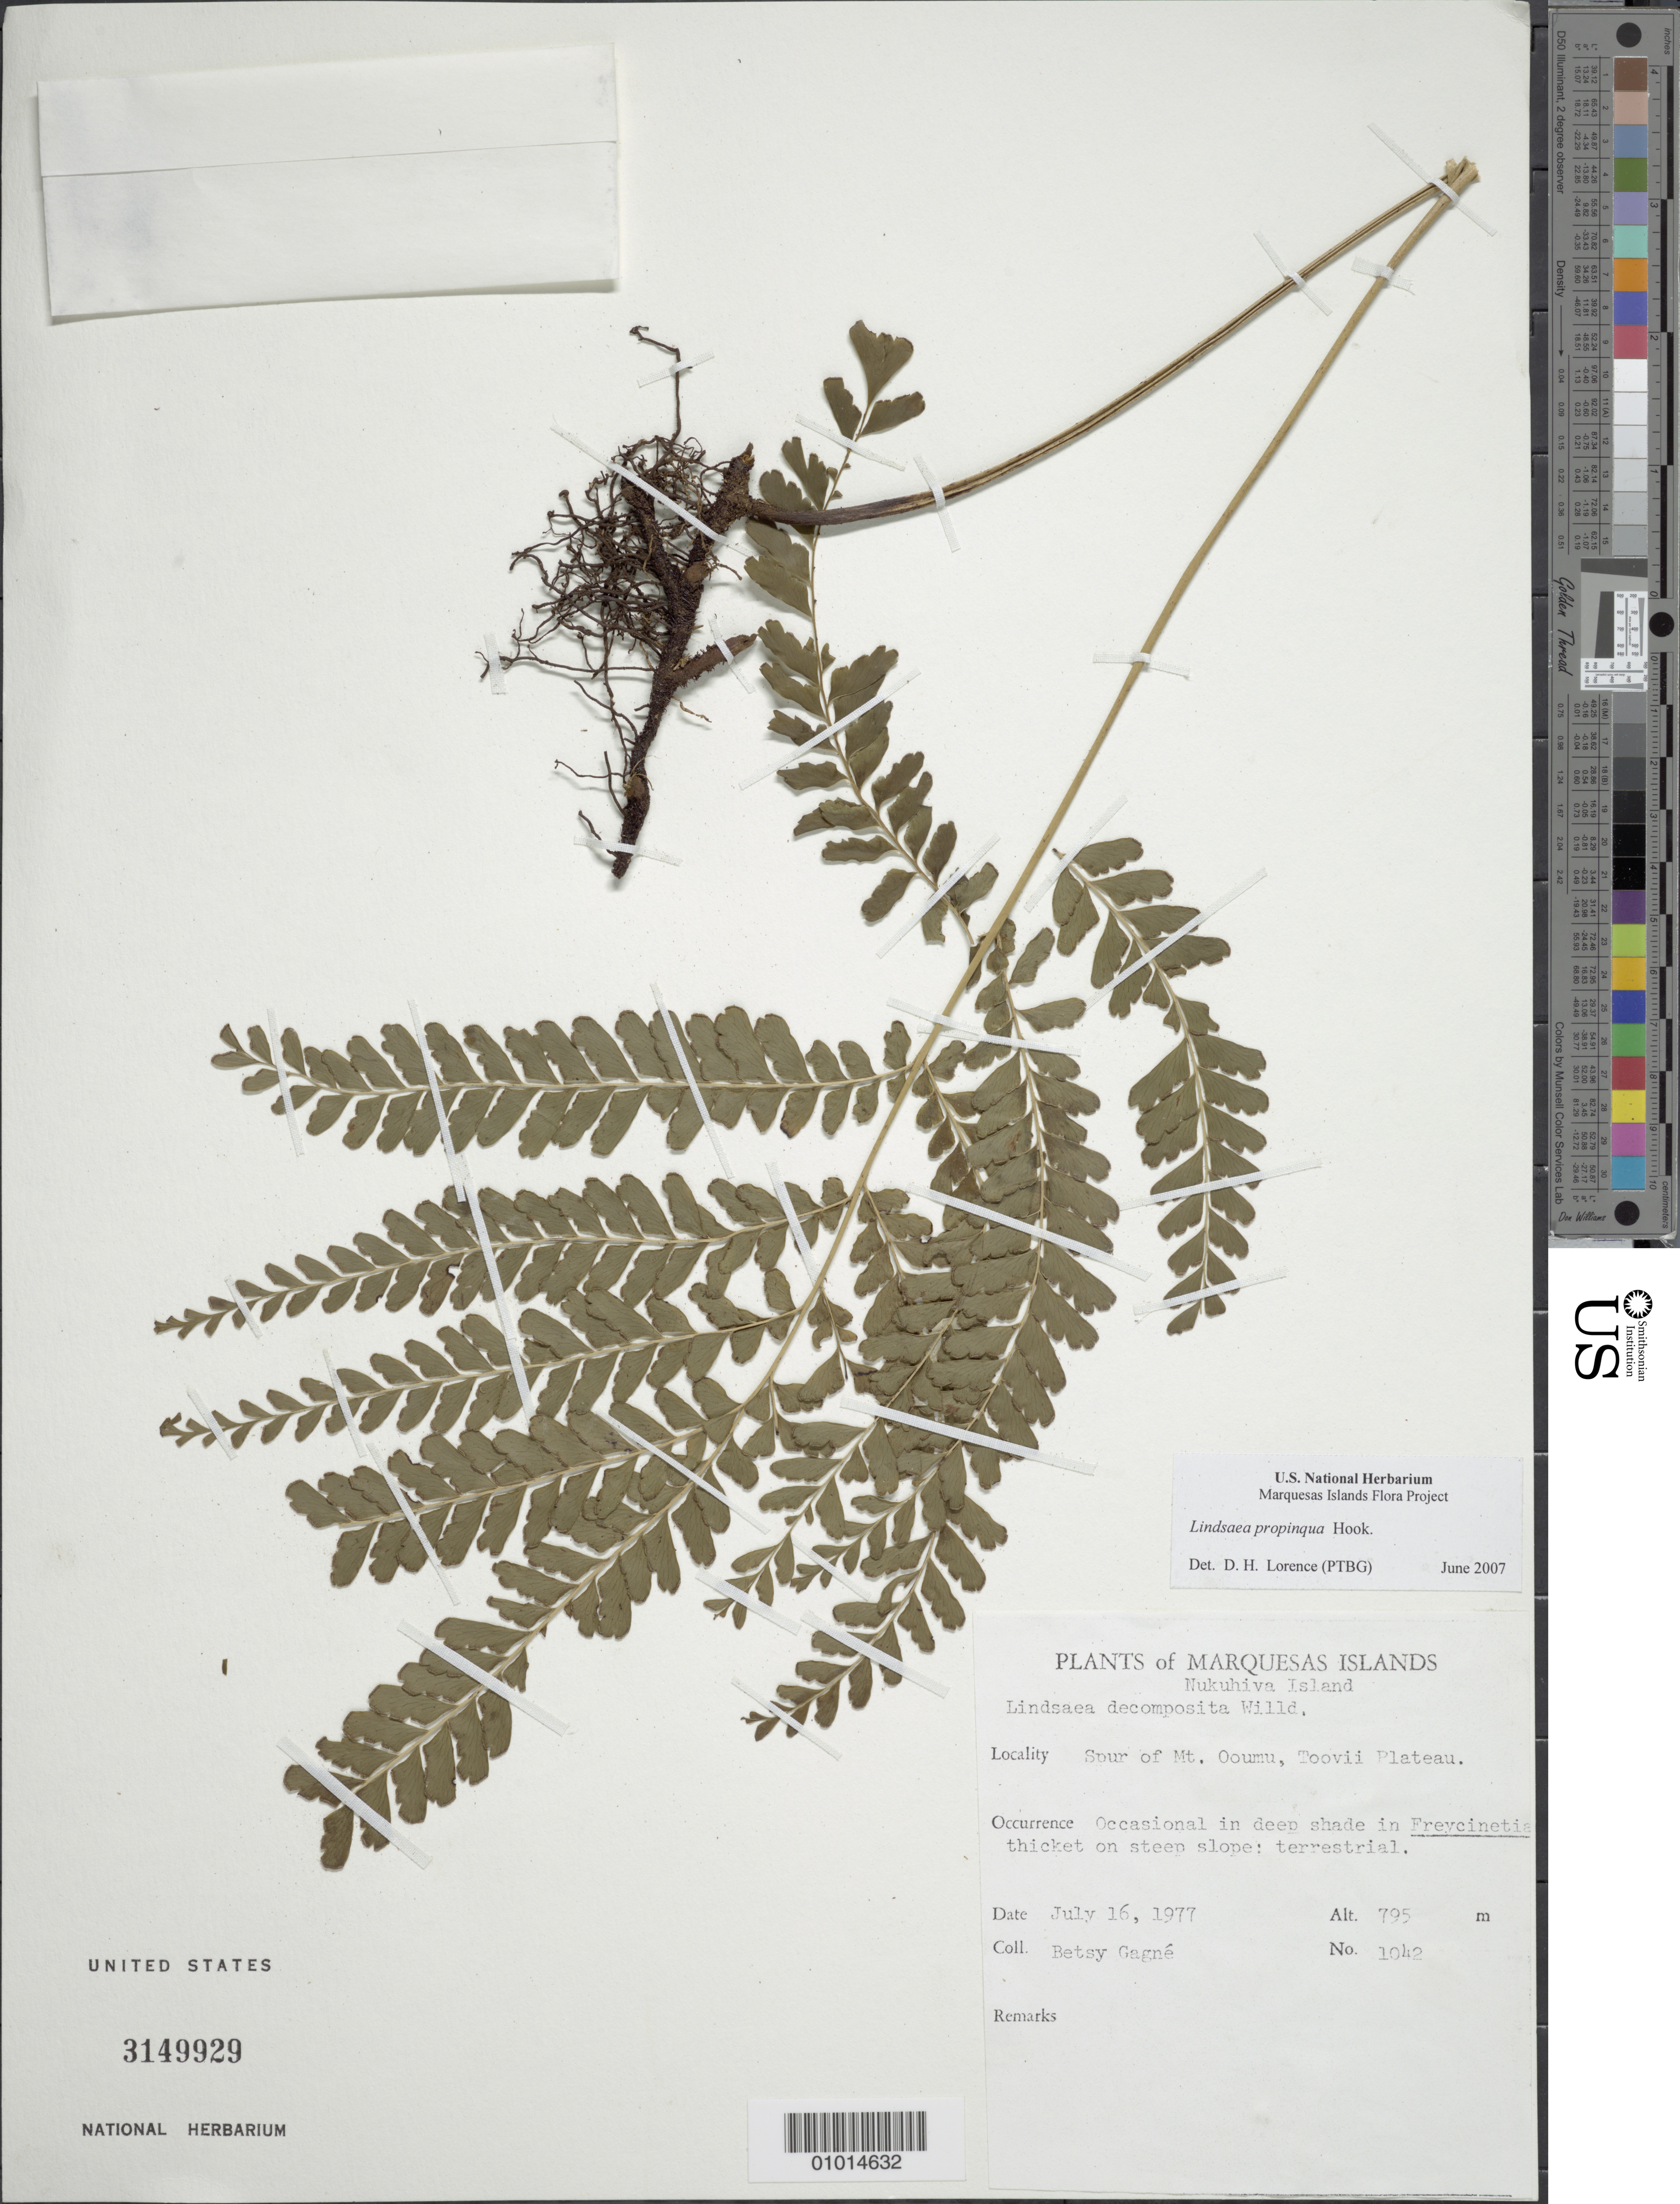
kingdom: Plantae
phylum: Tracheophyta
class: Polypodiopsida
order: Polypodiales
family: Lindsaeaceae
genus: Lindsaea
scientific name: Lindsaea propinqua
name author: Hook.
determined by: Lorence, David H., (PTBG), National Tropical Botanical Garden (UNITED STATES)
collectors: B. H. Gagné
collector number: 1042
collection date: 1977-07-16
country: French Polynesia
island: Nuku Hiva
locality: Spur of Mt.Ooumu, Toovii Plateau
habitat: Occasional in deep shade in Freycinetia thicket on steep slope; terrestrial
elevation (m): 795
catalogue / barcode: US 3149929